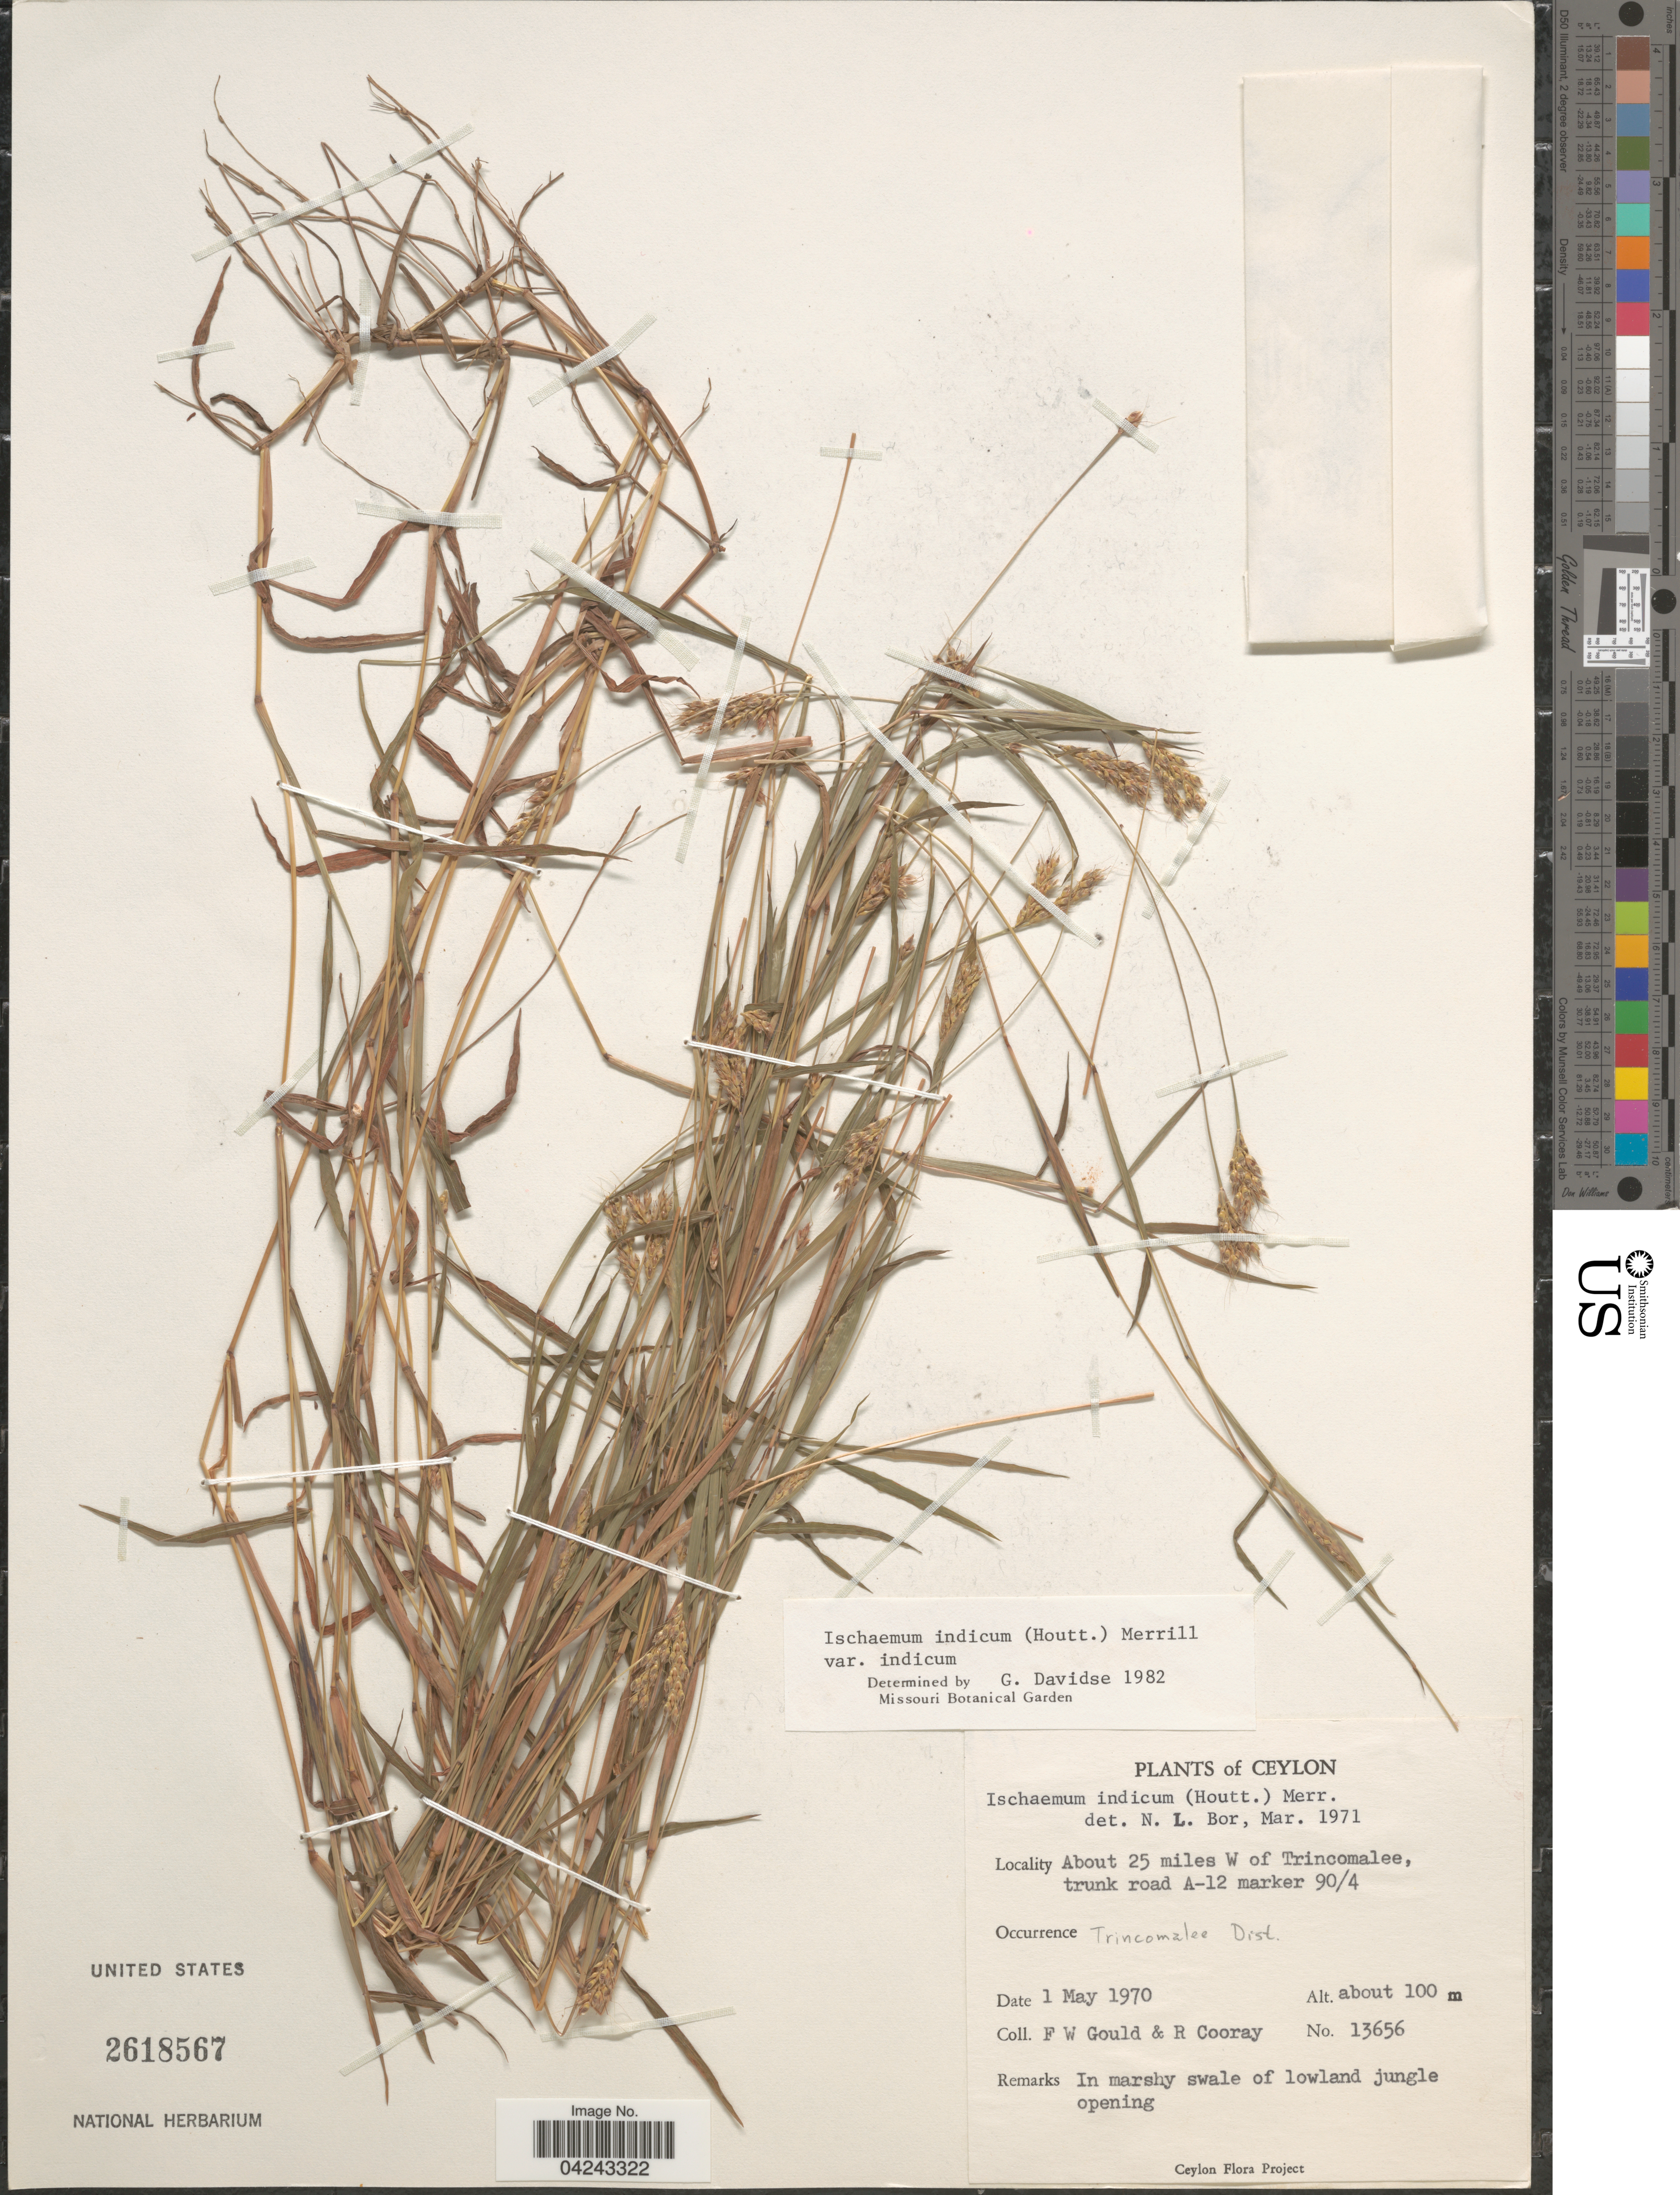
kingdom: Plantae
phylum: Tracheophyta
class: Liliopsida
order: Poales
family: Poaceae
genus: Ischaemum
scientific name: Ischaemum ciliare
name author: Retz.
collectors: F. W. Gould & R. Cooray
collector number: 13656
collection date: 1970-05-01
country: Sri Lanka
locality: Ceylon. About 25 miles W of Trincomalee, trunk road A-12 marker 90/4. Trincomalee Dist.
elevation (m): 100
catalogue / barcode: US 2618567